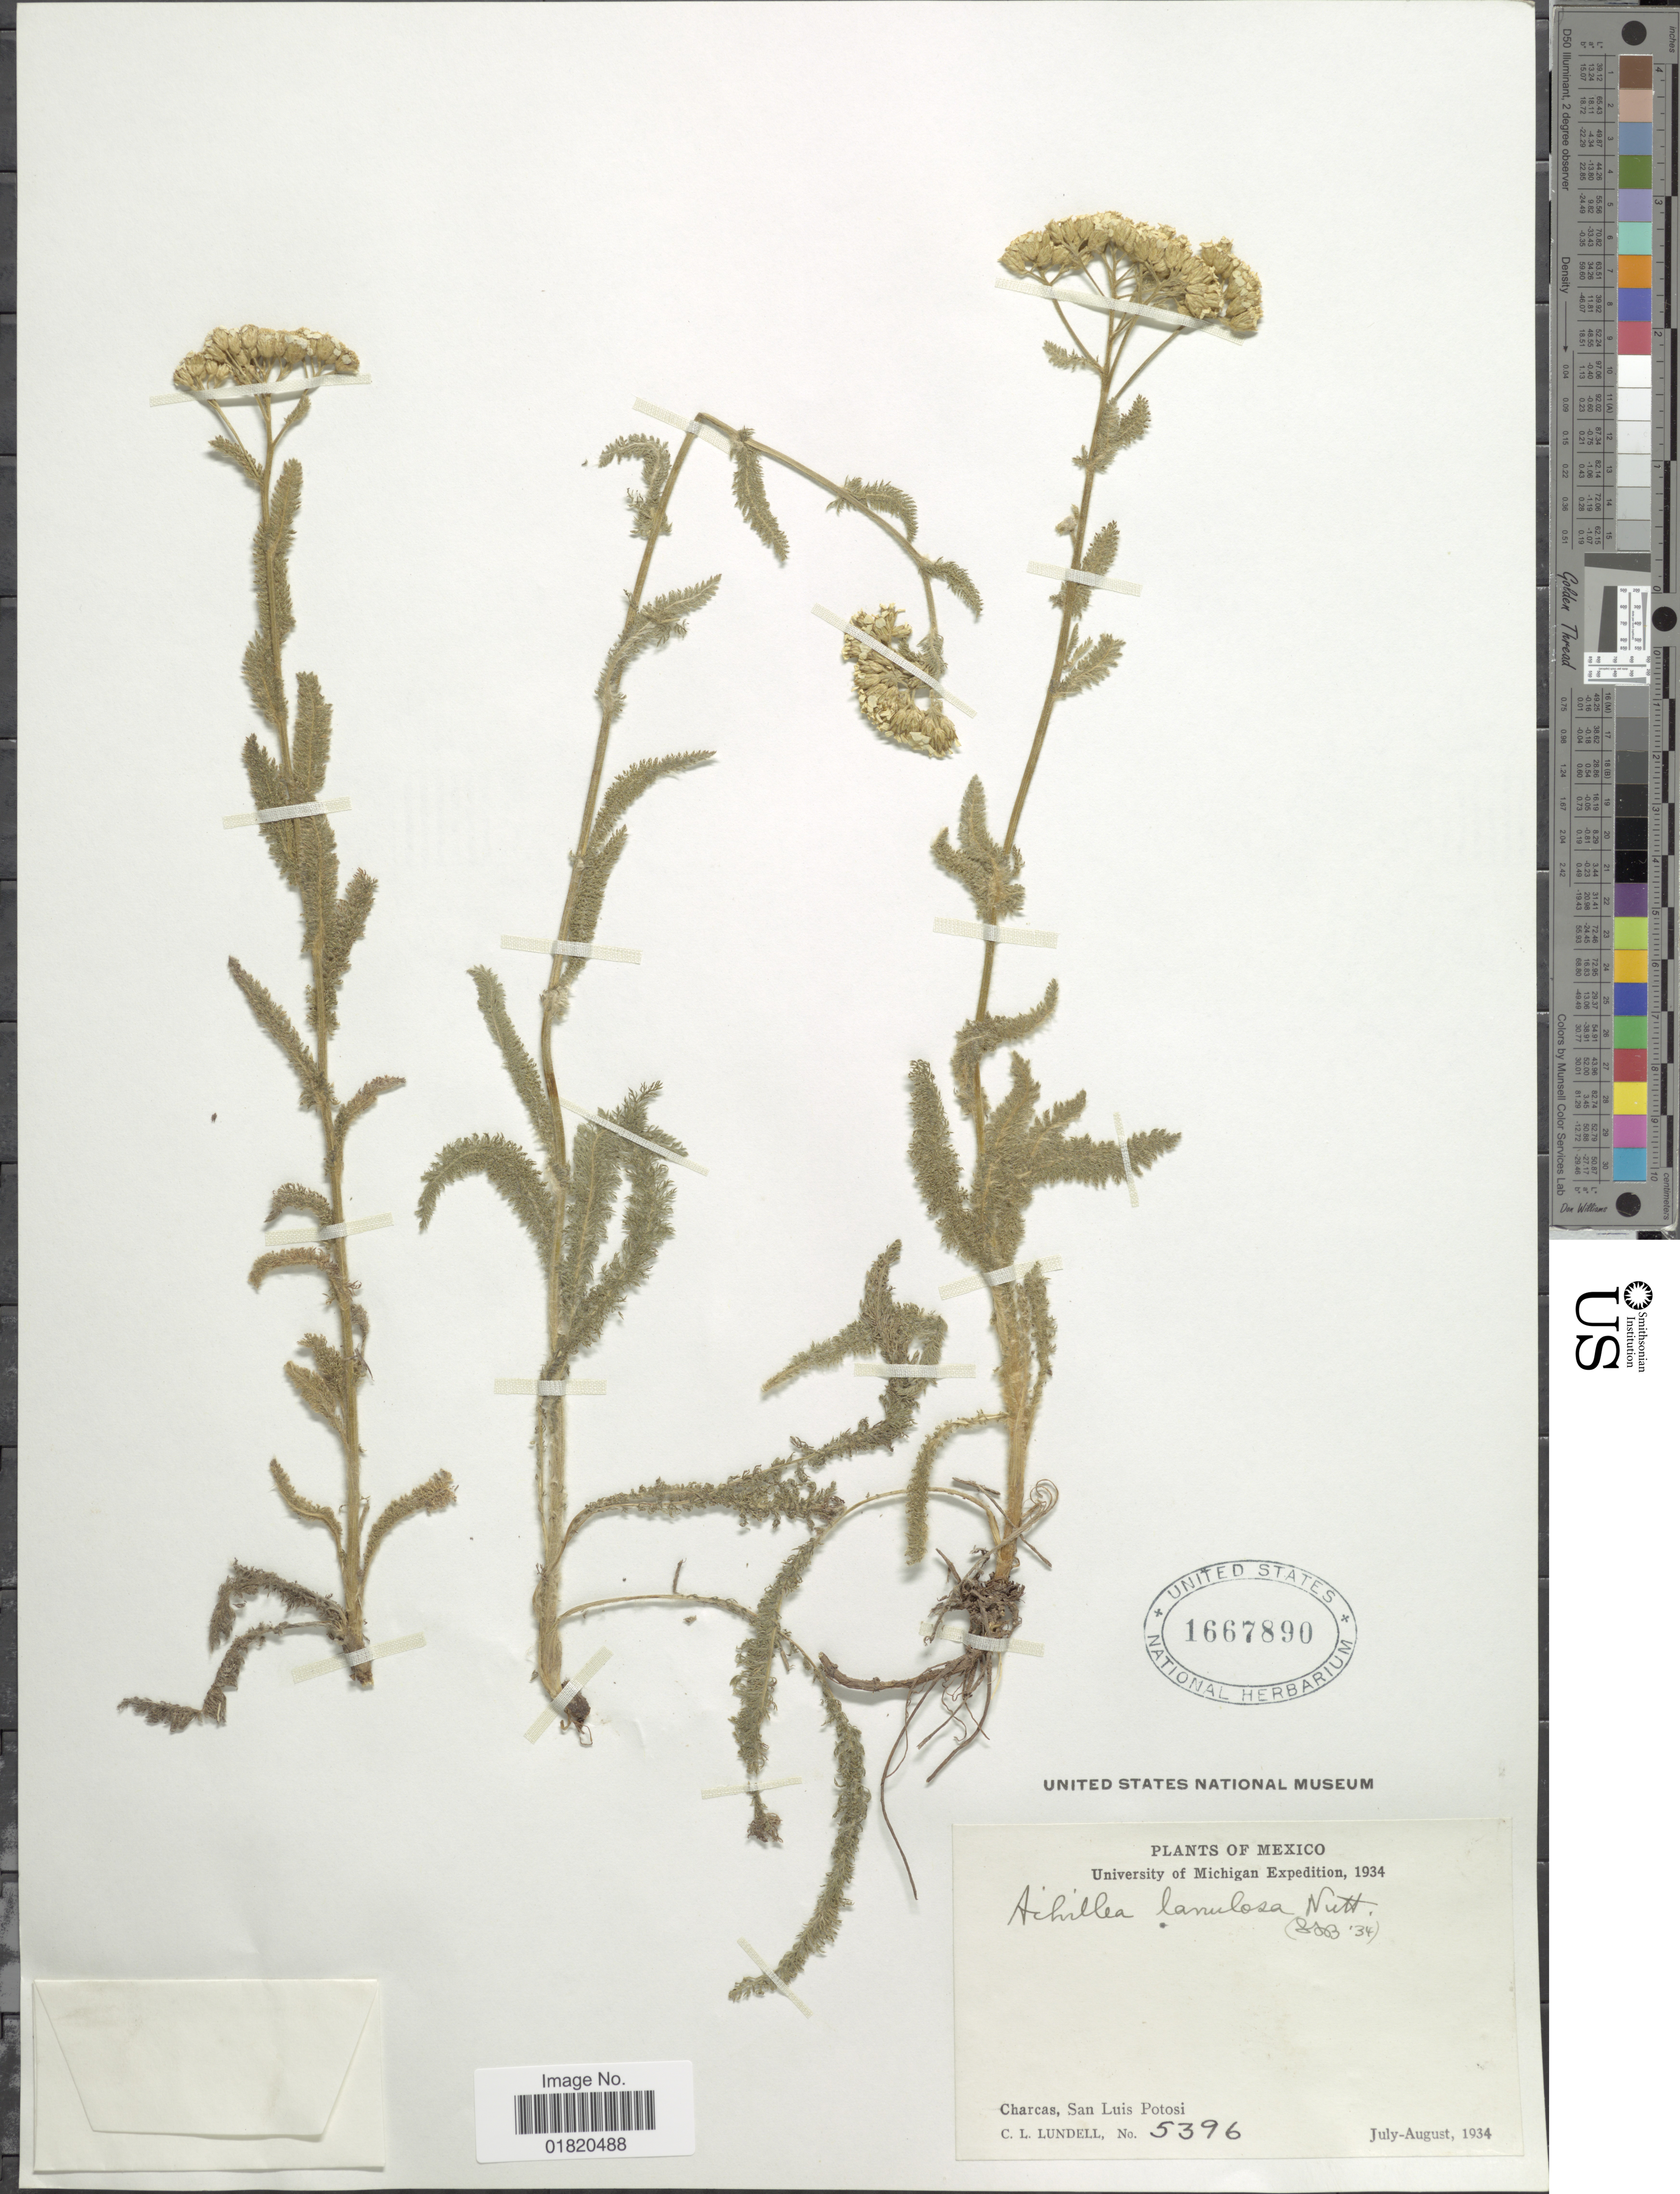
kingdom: Plantae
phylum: Tracheophyta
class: Magnoliopsida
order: Asterales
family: Asteraceae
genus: Achillea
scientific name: Achillea lanulosa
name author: Nutt.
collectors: C. L. Lundell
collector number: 5396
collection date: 1934-07/1934-08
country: Mexico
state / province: San Luis Potosí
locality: Charcas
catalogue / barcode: US 1667890